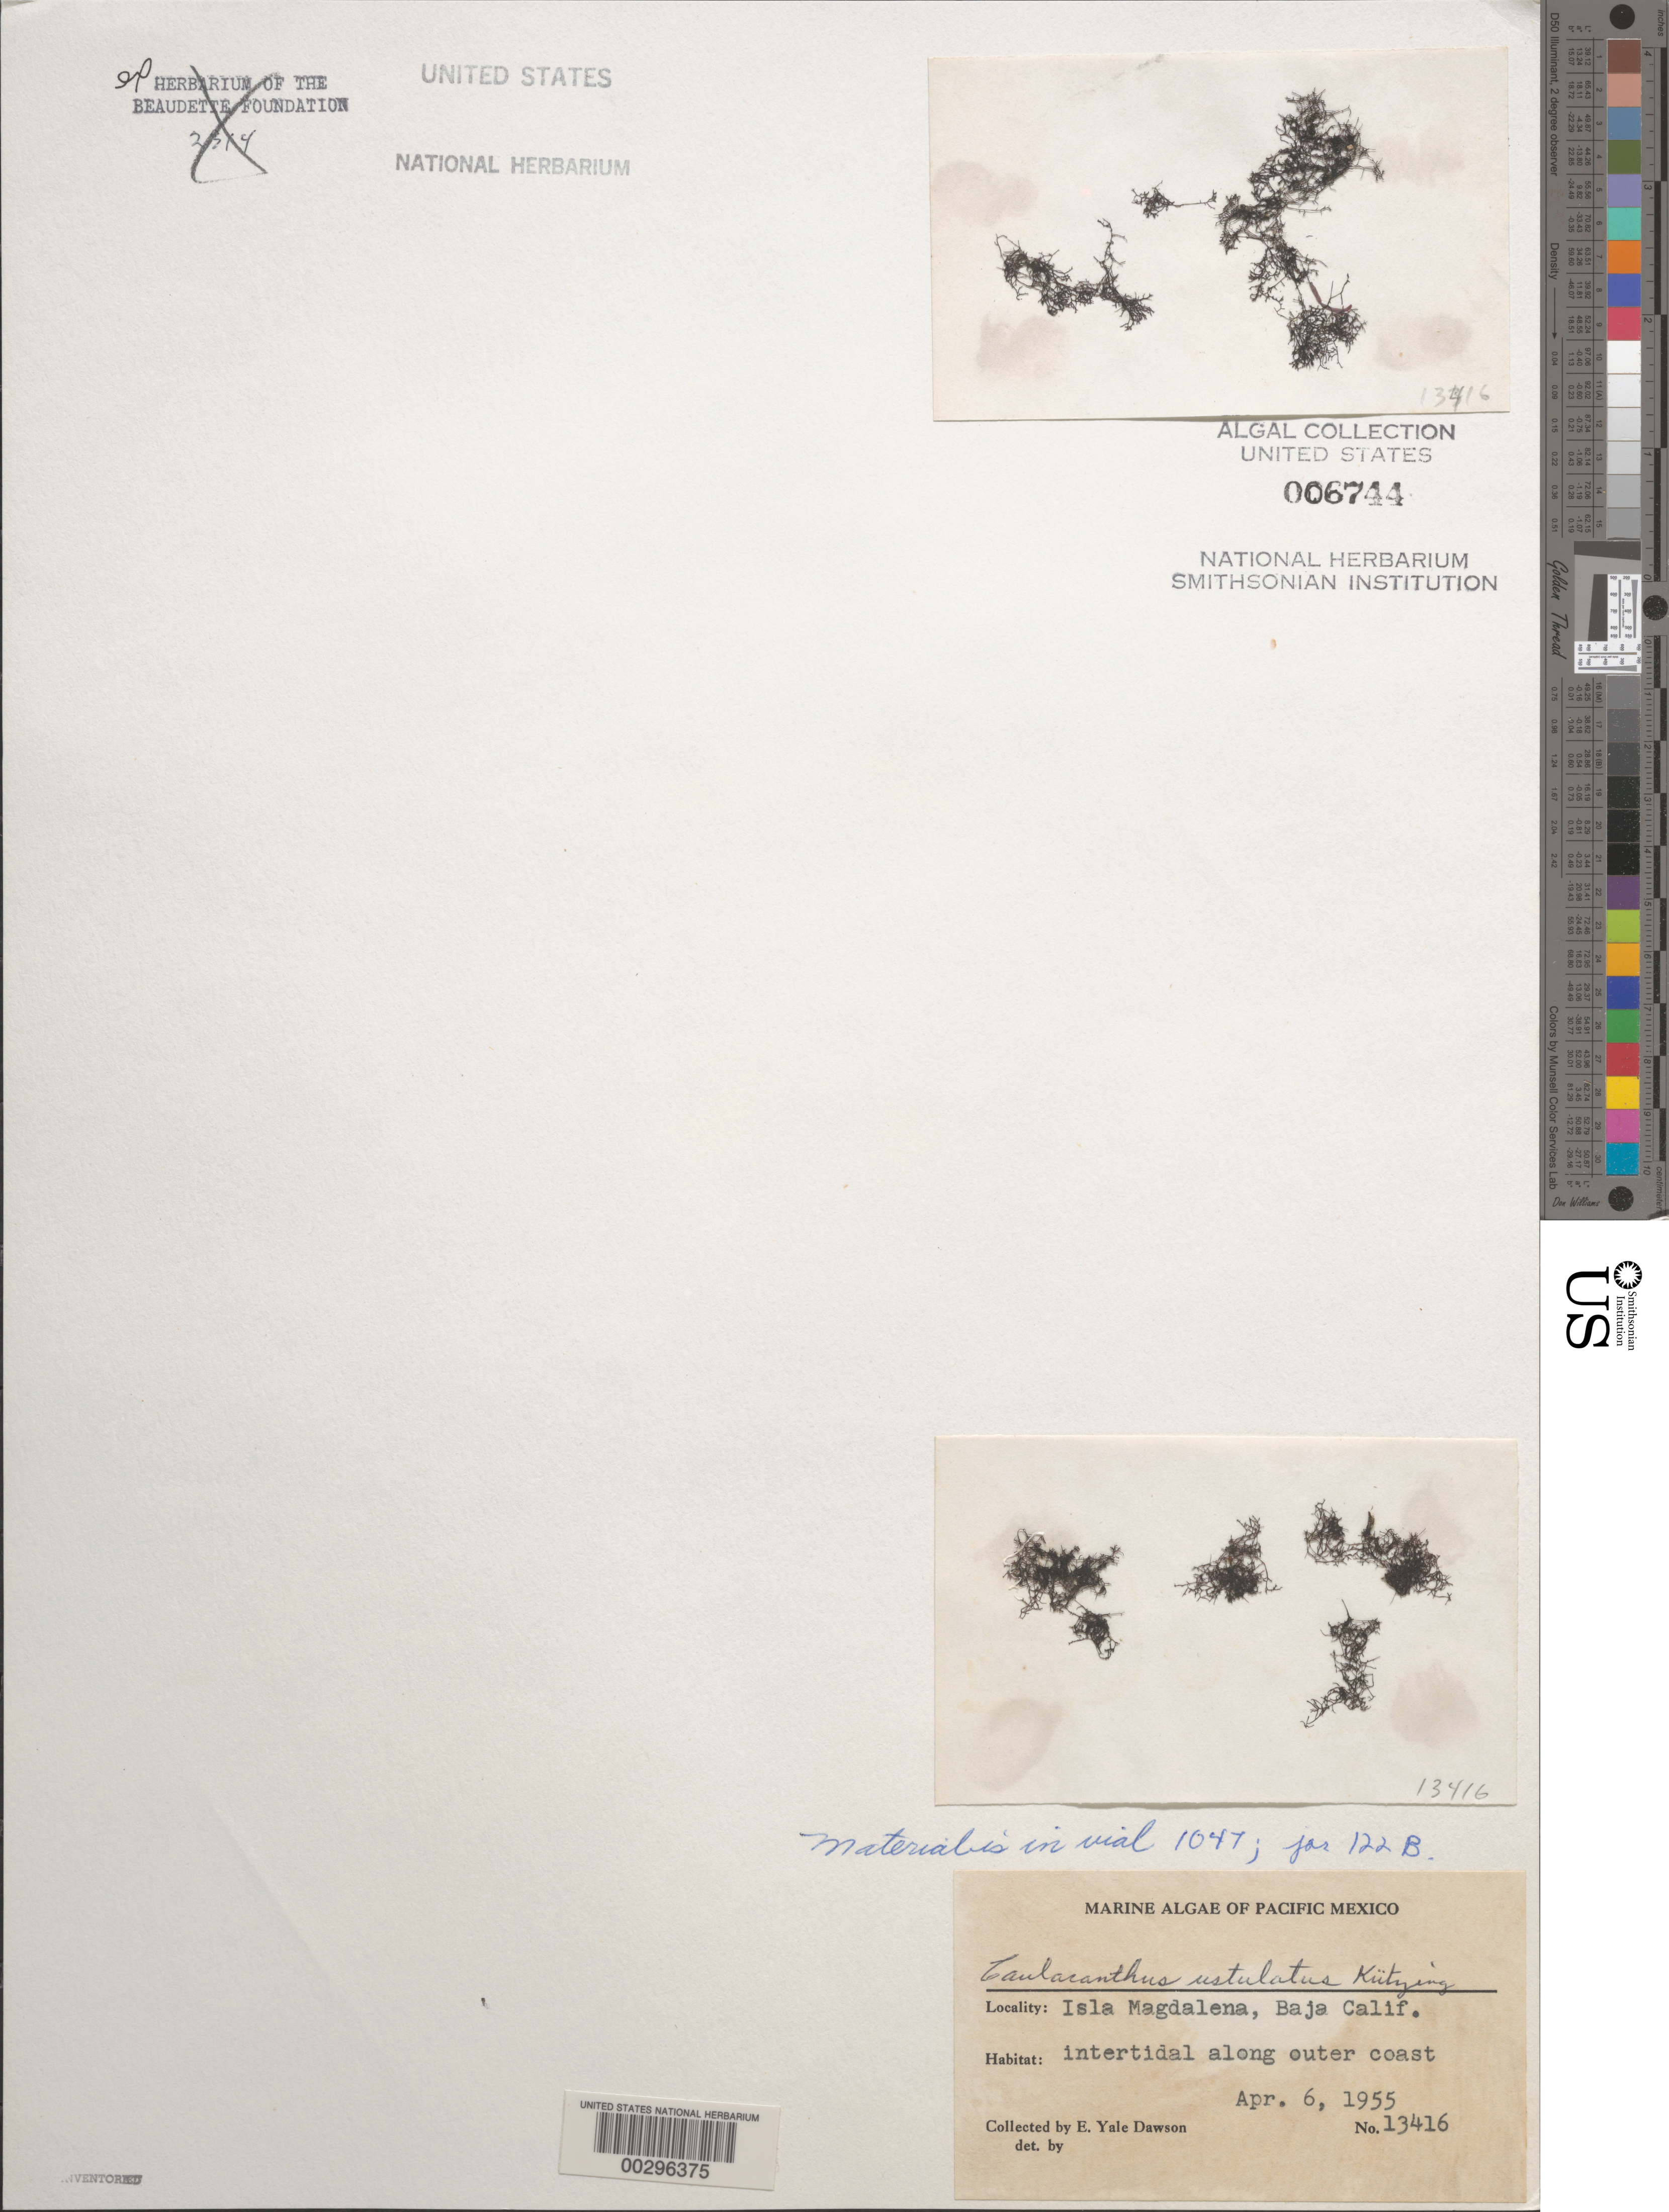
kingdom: Plantae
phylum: Rhodophyta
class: Florideophyceae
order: Gigartinales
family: Caulacanthaceae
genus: Caulacanthus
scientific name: Caulacanthus ustulatus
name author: (Mert. ex Turner) Kütz.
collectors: E. Y. Dawson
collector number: EYD 13416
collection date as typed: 06 Apr 1955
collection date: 1955-04-06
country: Mexico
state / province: Baja California Sur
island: Isla Magdalena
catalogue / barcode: US 6744